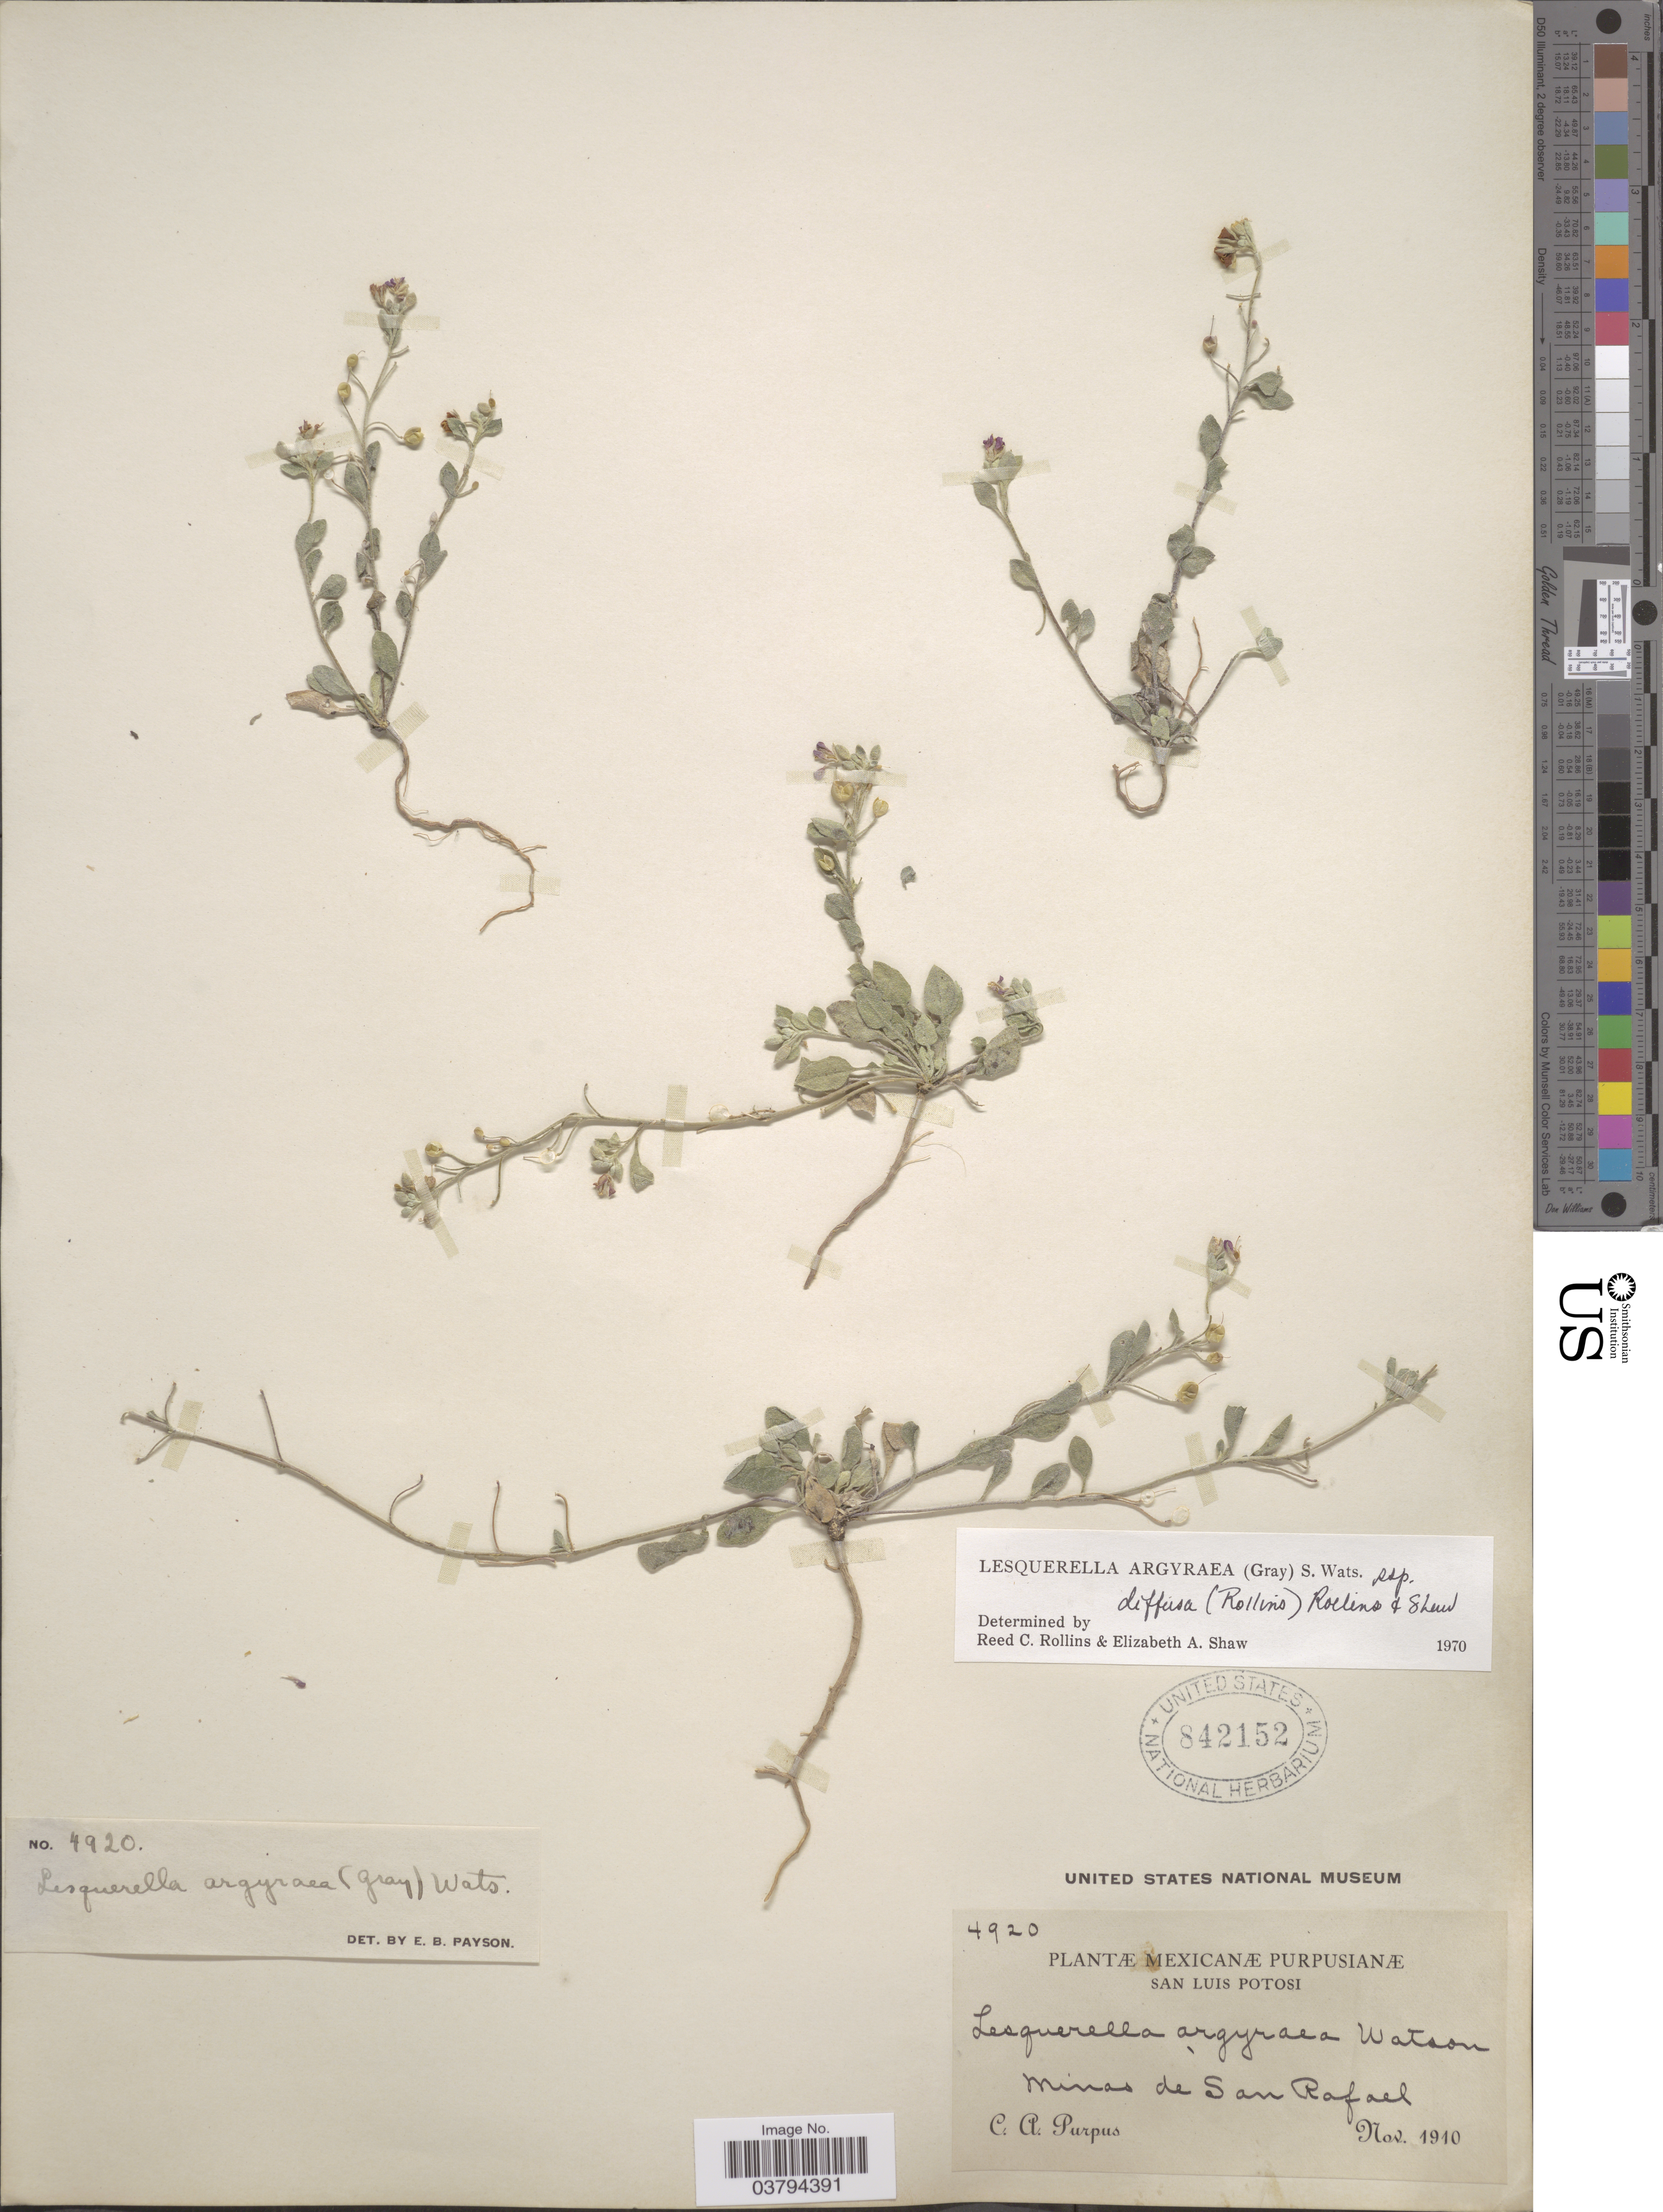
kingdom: Plantae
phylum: Tracheophyta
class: Magnoliopsida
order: Brassicales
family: Brassicaceae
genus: Lesquerella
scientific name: Lesquerella argyraea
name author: (A. Gray) S. Watson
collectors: C. A. Purpus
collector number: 4920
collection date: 1910-11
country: Mexico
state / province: San Luis Potosí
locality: Mexican Purpusian. San Luis Potosi. Minas de San Rafael.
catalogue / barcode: US 842152